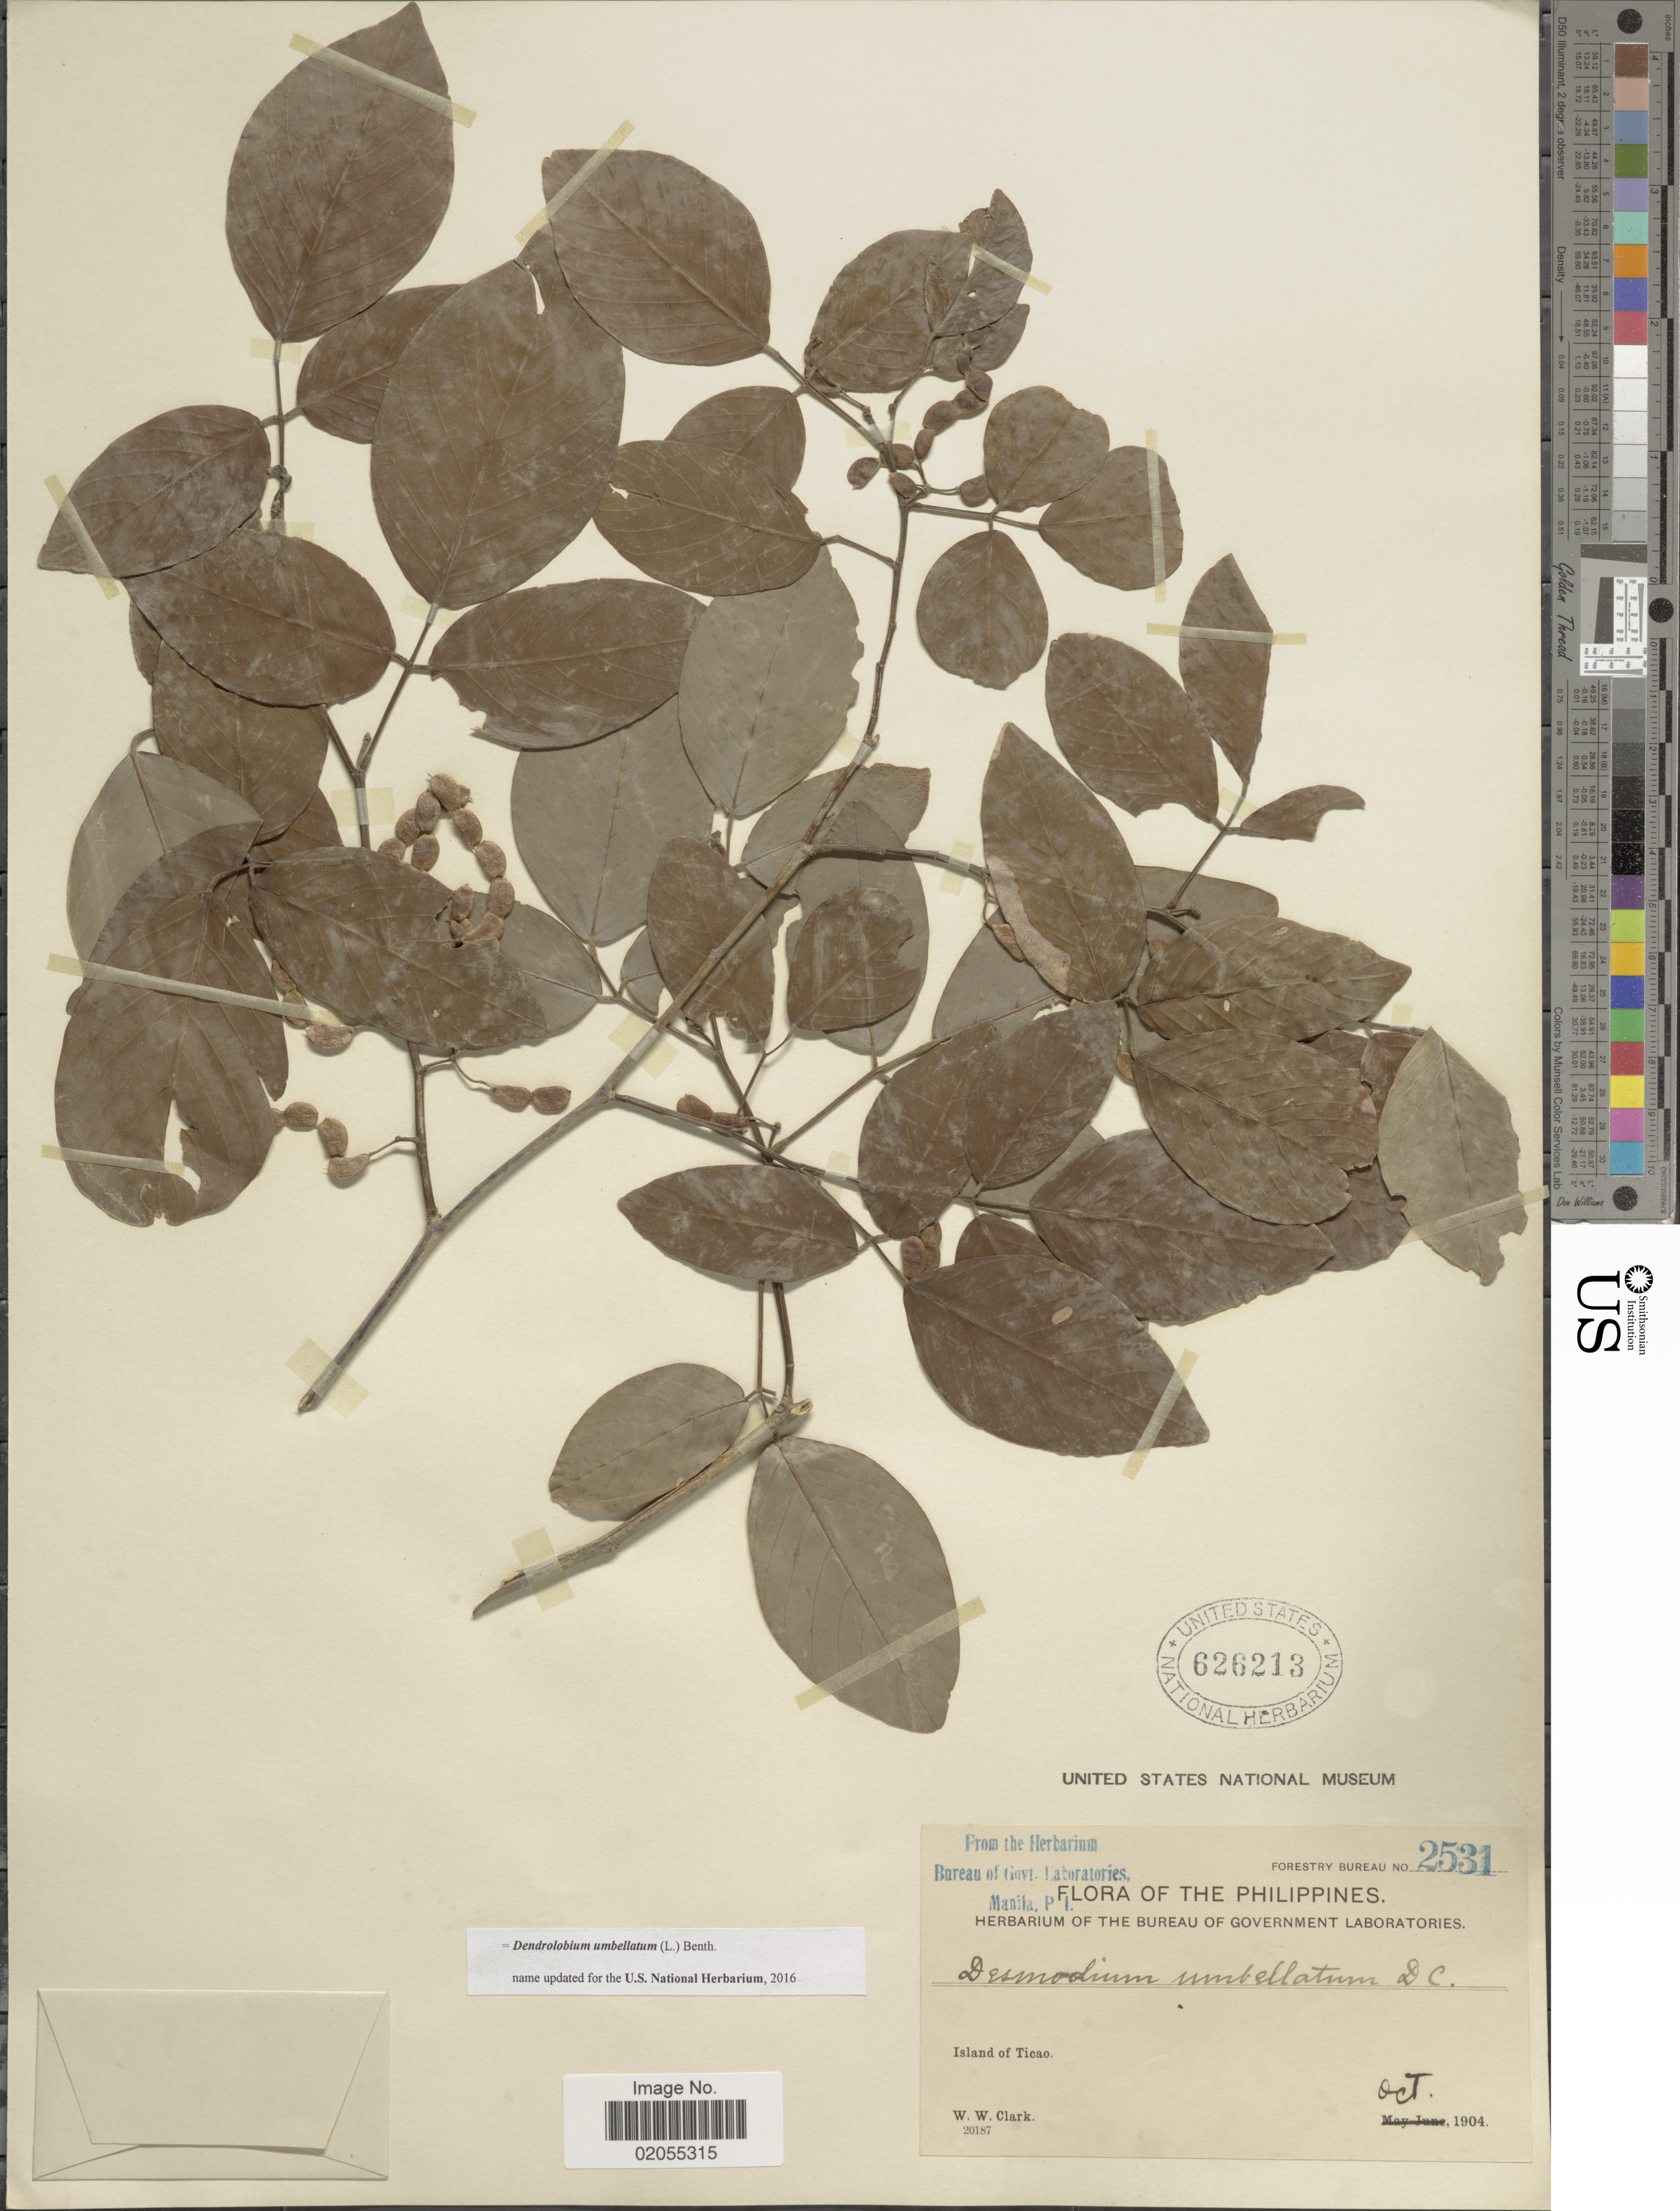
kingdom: Plantae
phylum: Tracheophyta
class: Magnoliopsida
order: Fabales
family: Fabaceae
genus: Dendrolobium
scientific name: Dendrolobium umbellatum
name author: (L.) Benth.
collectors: W. W. Clark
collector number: Forestry Bureau 2531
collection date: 1904-10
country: Philippines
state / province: Bicol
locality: Island of Ticao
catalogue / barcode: US 626213